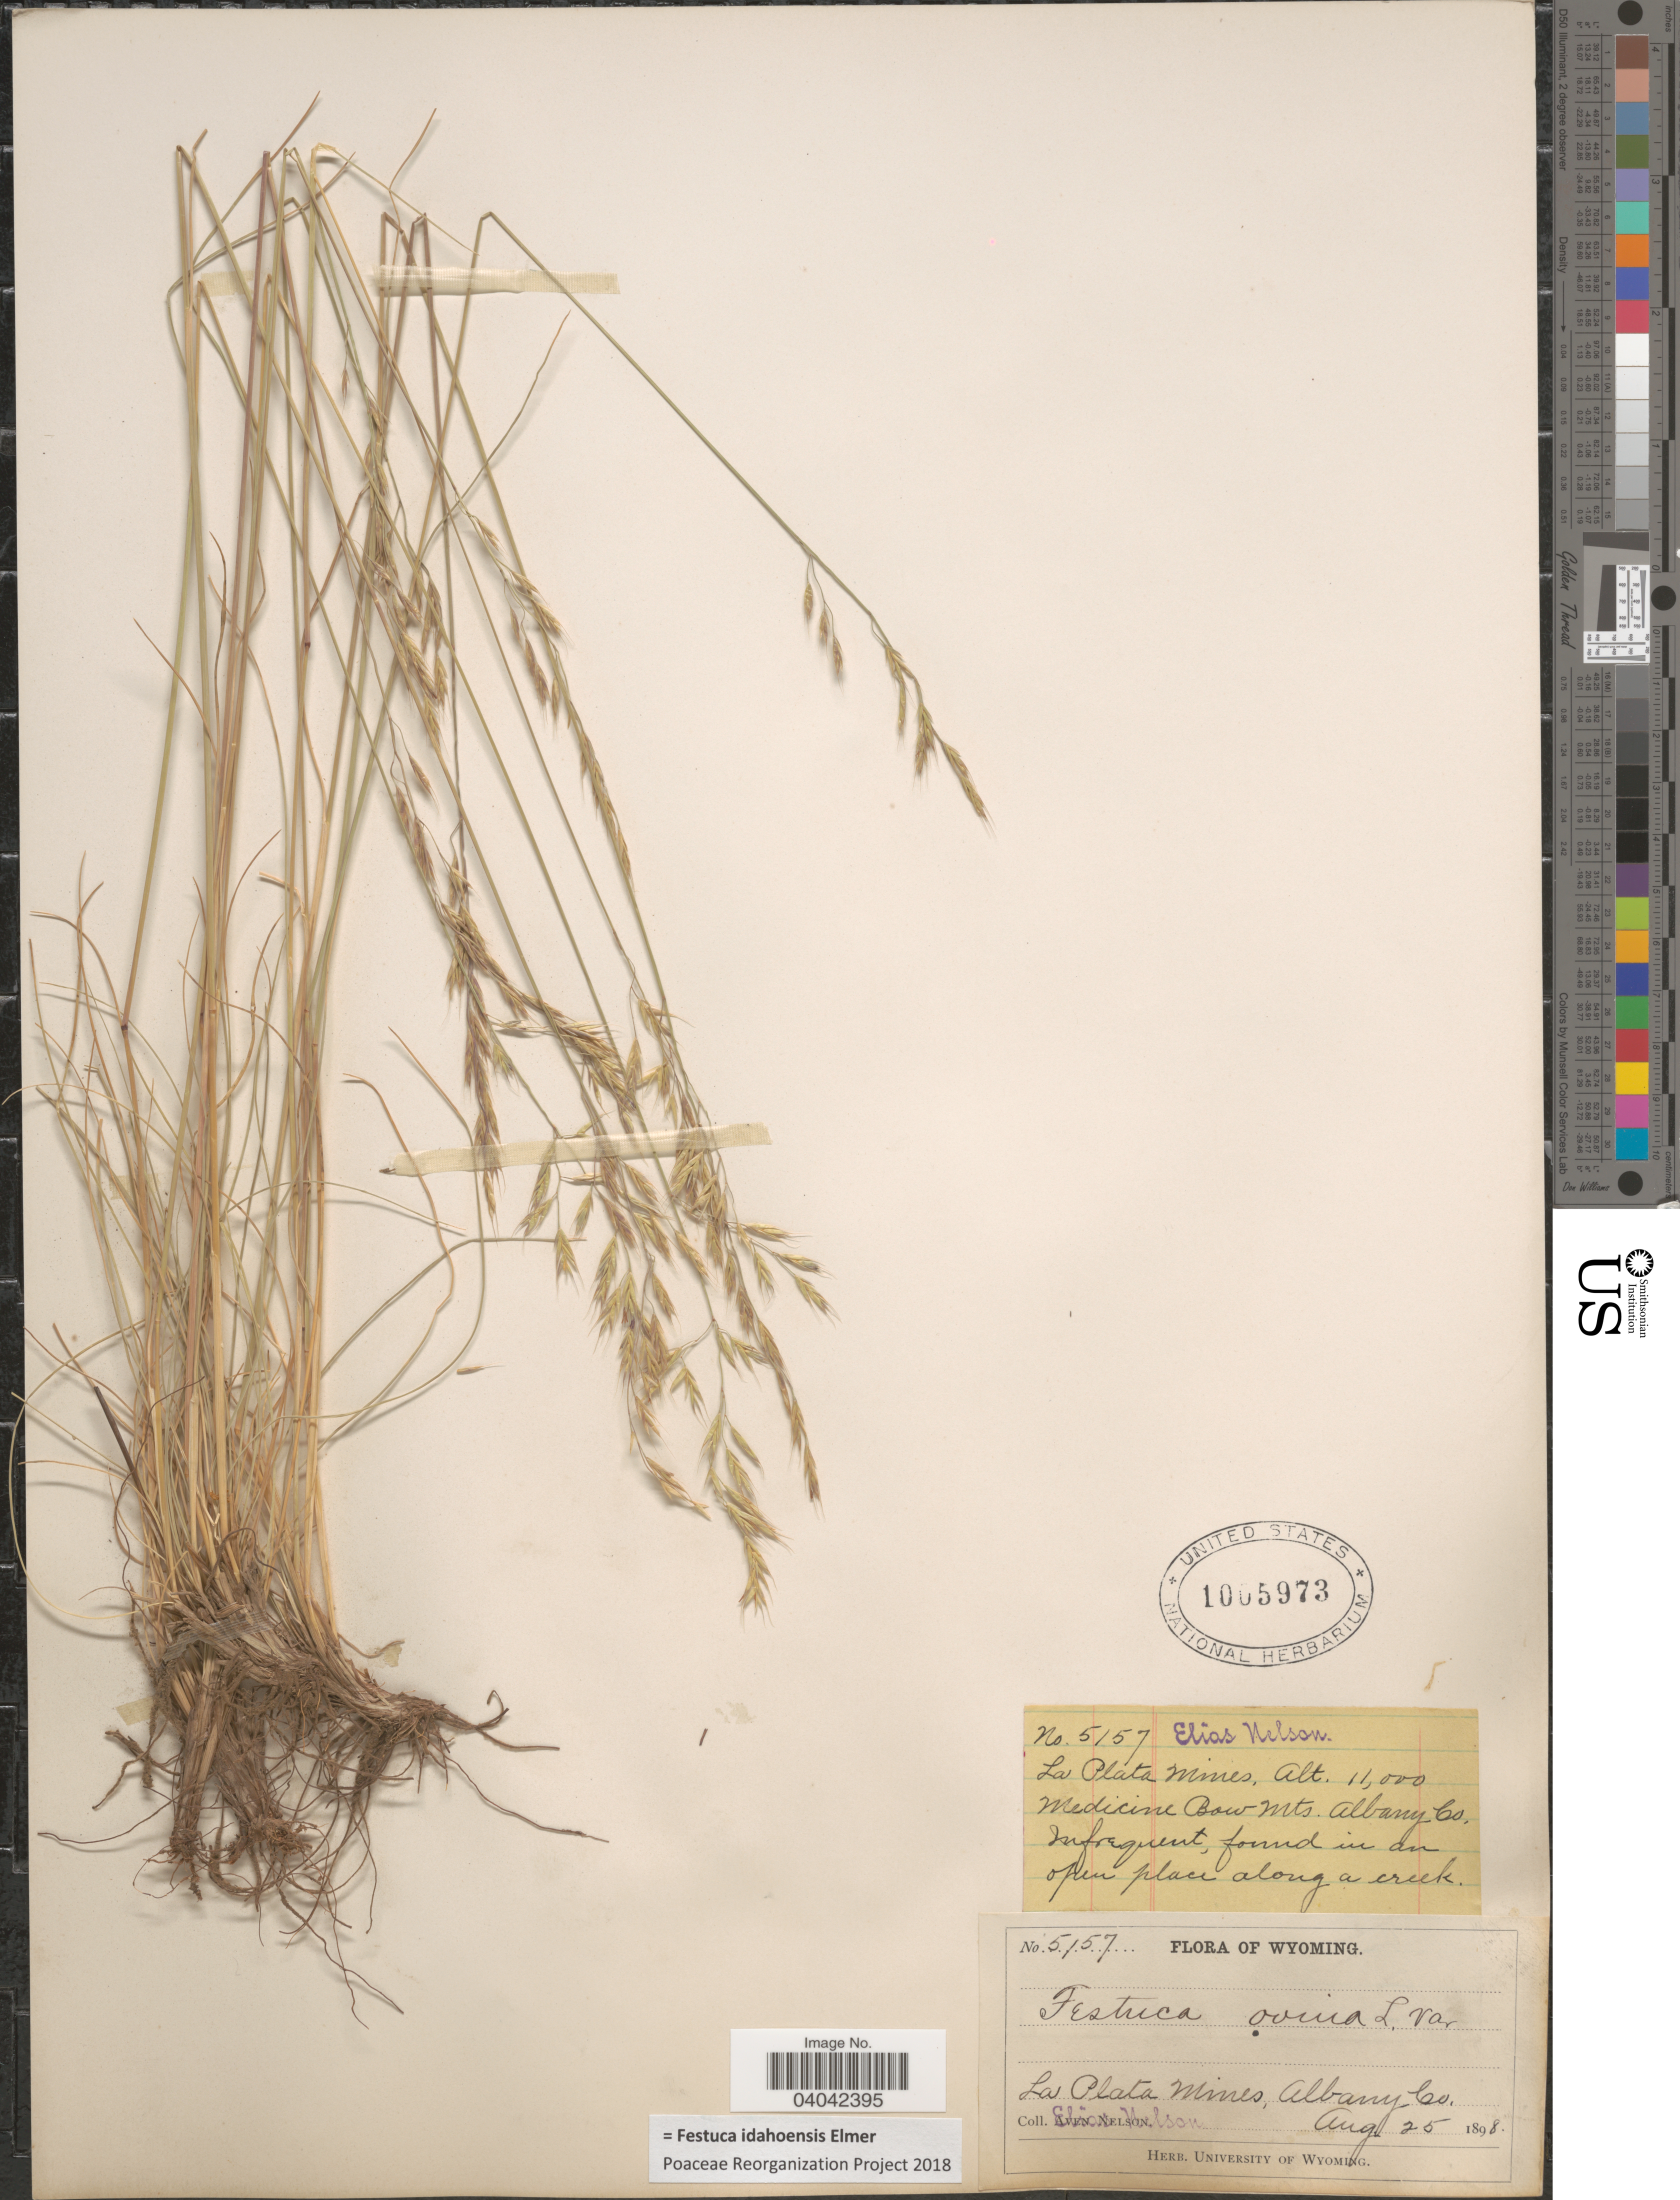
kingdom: Plantae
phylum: Tracheophyta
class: Liliopsida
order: Poales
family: Poaceae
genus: Festuca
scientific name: Festuca idahoensis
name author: Elmer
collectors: E. Nelson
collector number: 5157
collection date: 1898-08-25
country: United States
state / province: Wyoming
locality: La Plata Mines. Medicine Bow Mts. Albany Co. In an open place along a creek.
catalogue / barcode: US 1005973